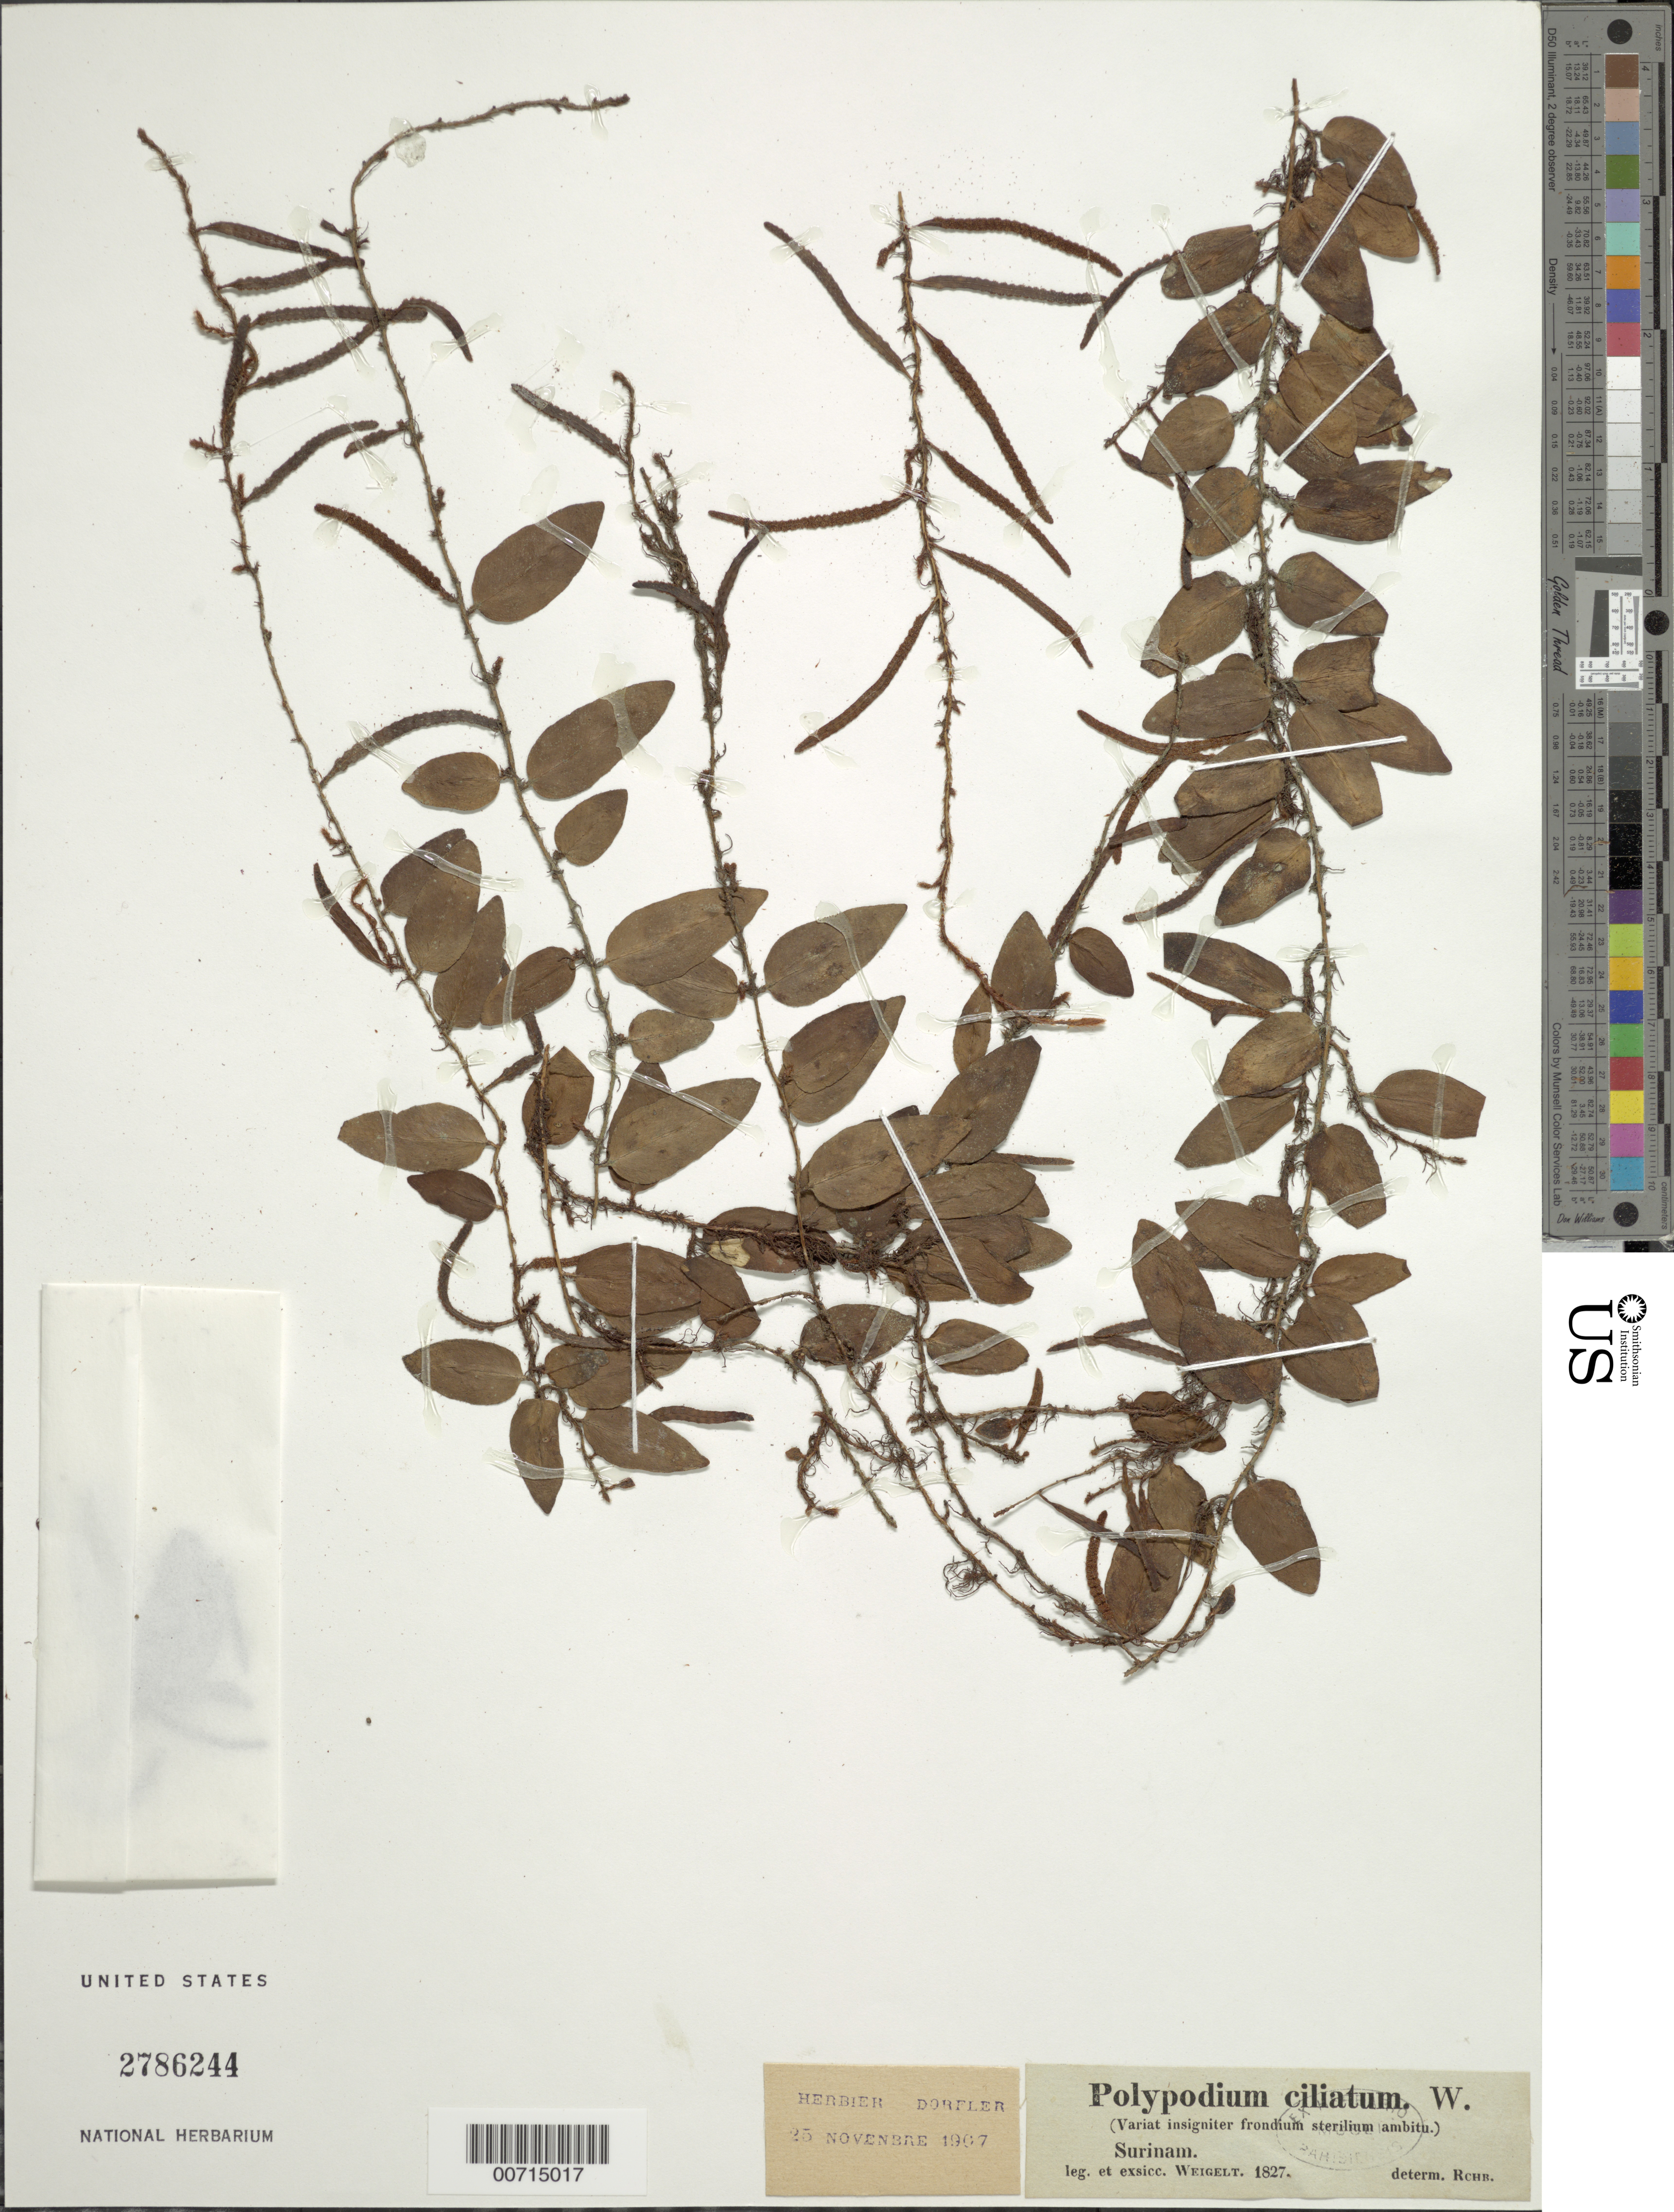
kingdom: Plantae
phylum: Tracheophyta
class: Polypodiopsida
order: Polypodiales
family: Polypodiaceae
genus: Microgramma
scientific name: Microgramma reptans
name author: (Cav.) A.R. Sm.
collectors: C. Weigelt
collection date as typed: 1827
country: Suriname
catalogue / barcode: US 2786244